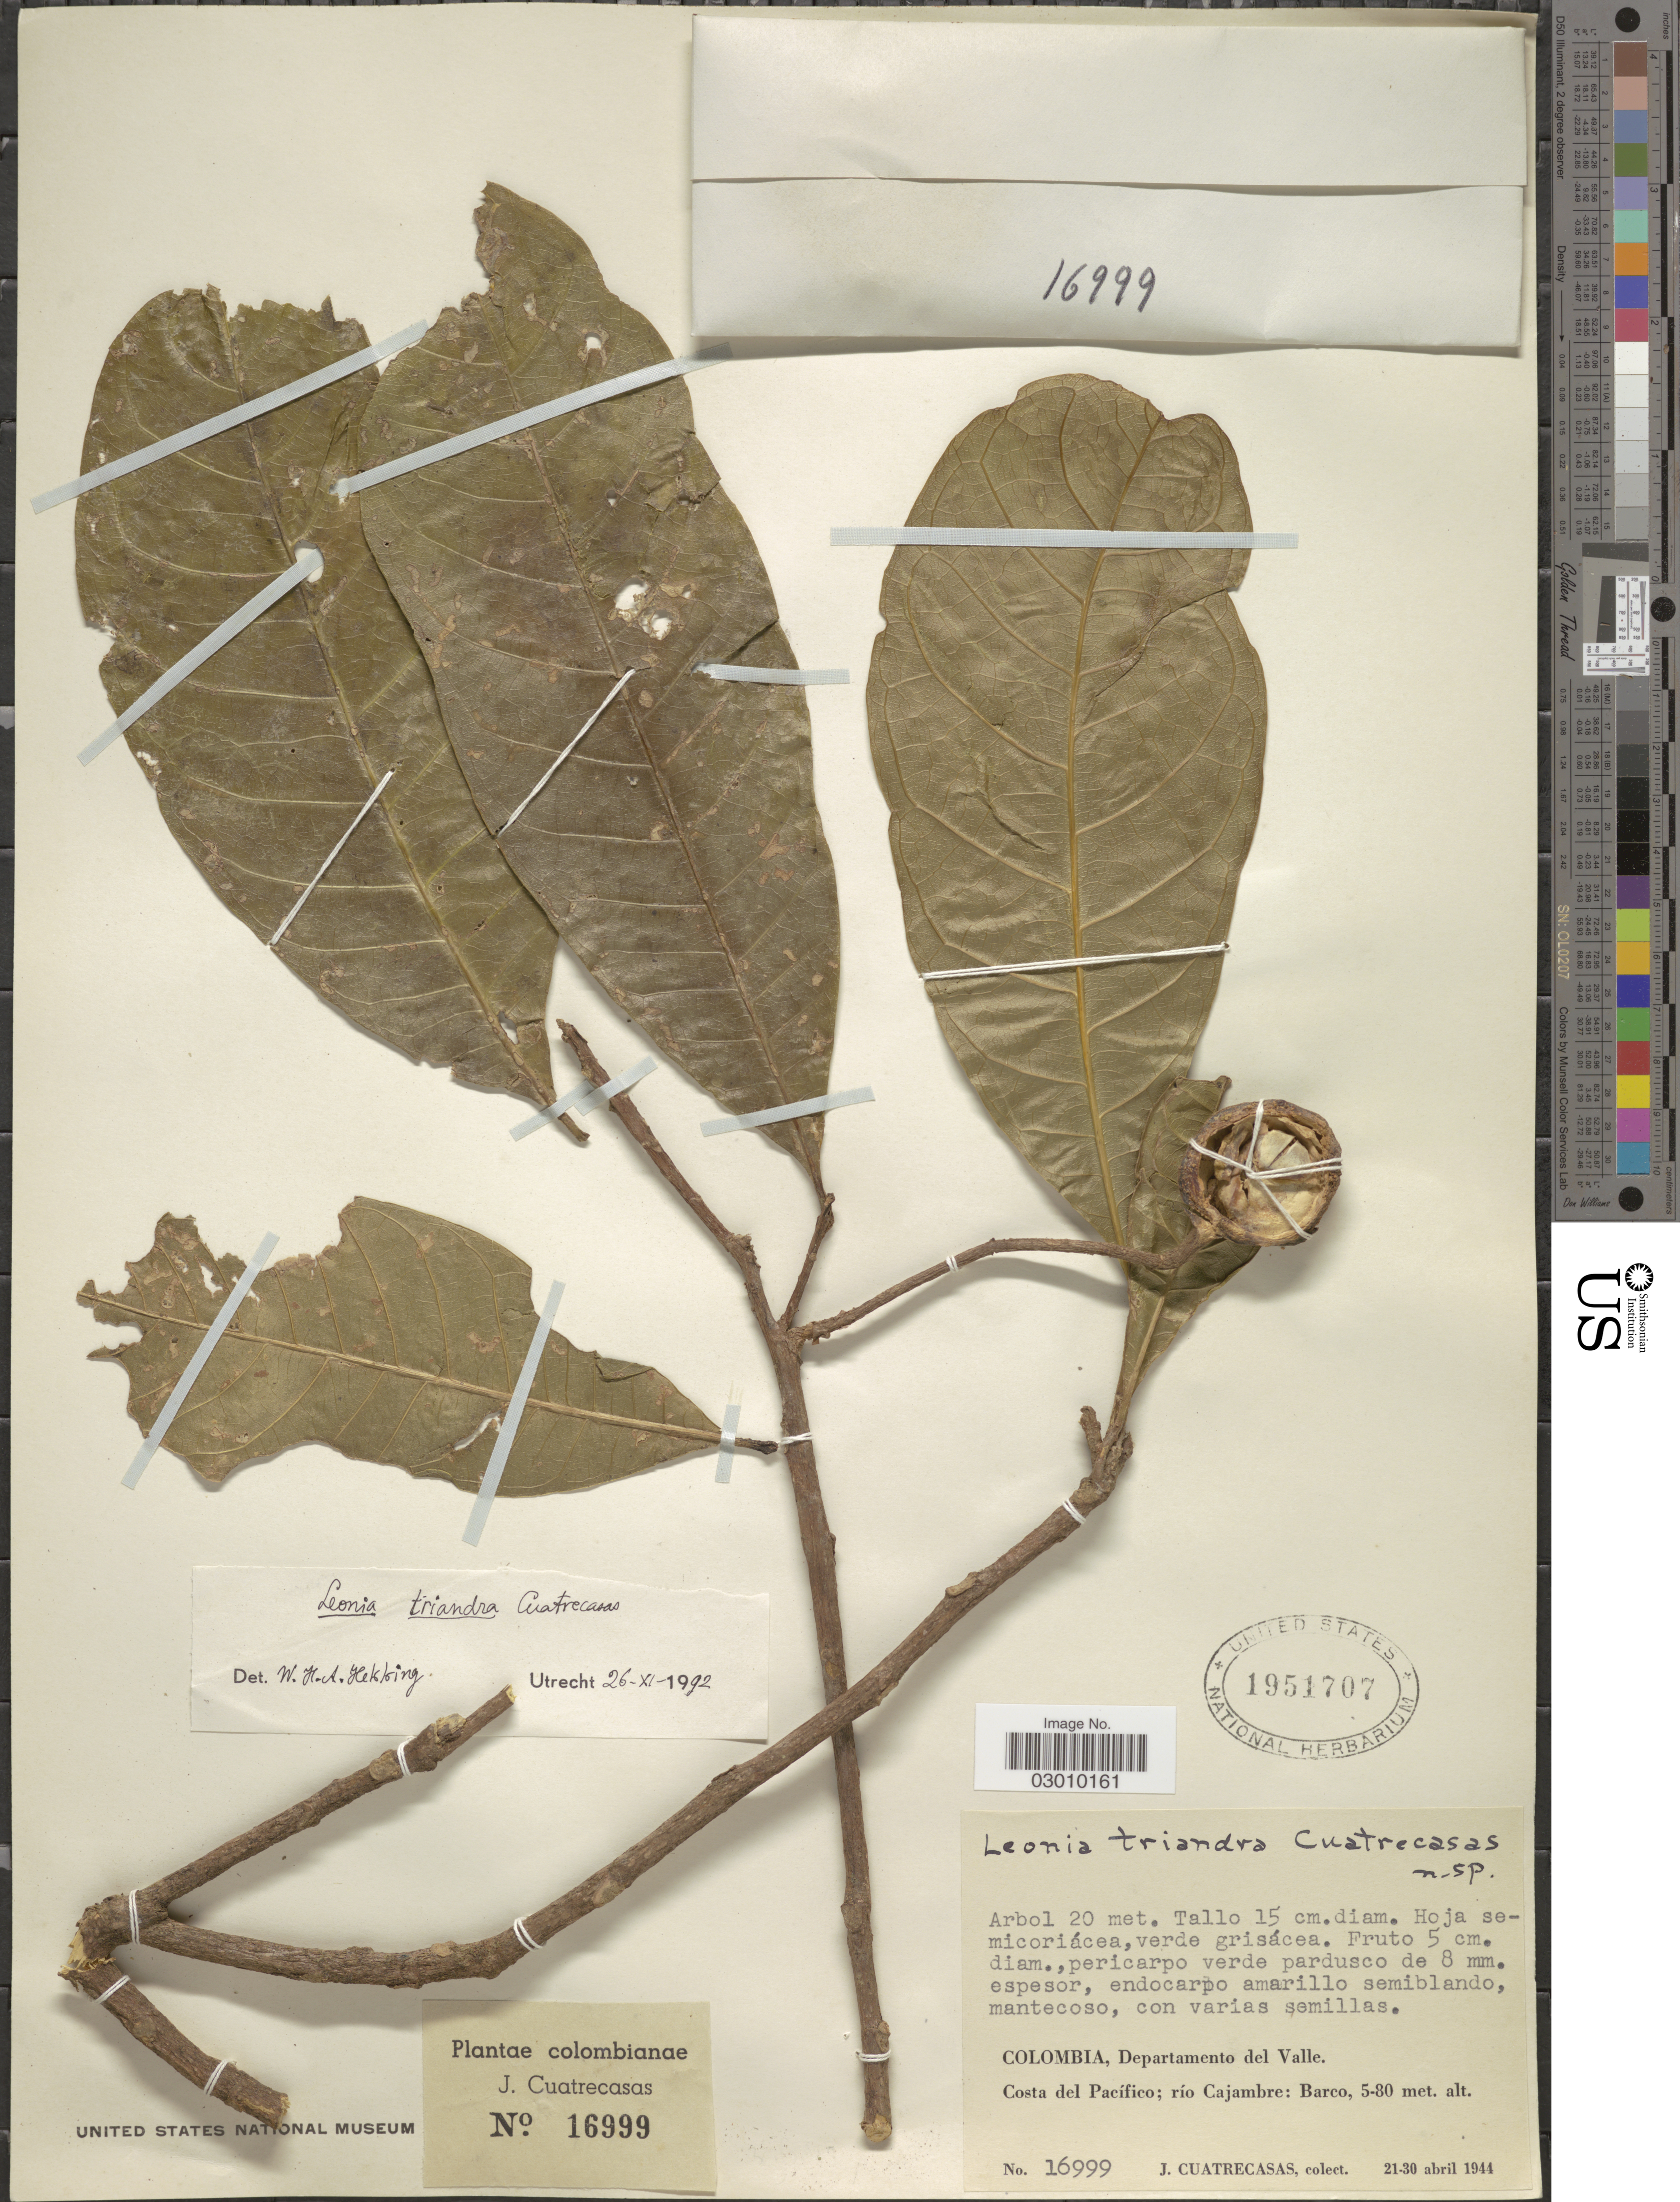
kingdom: Plantae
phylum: Tracheophyta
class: Magnoliopsida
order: Malpighiales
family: Violaceae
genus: Leonia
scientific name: Leonia triandra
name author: Cuatrec.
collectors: J. Cuatrecasas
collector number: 16999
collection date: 1944-04-21/1944-04-30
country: Colombia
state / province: Valle del Cauca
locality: Departamento del Valle. Costa del Pacífico; río Cajambre: Barco.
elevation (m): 5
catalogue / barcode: US 1951707